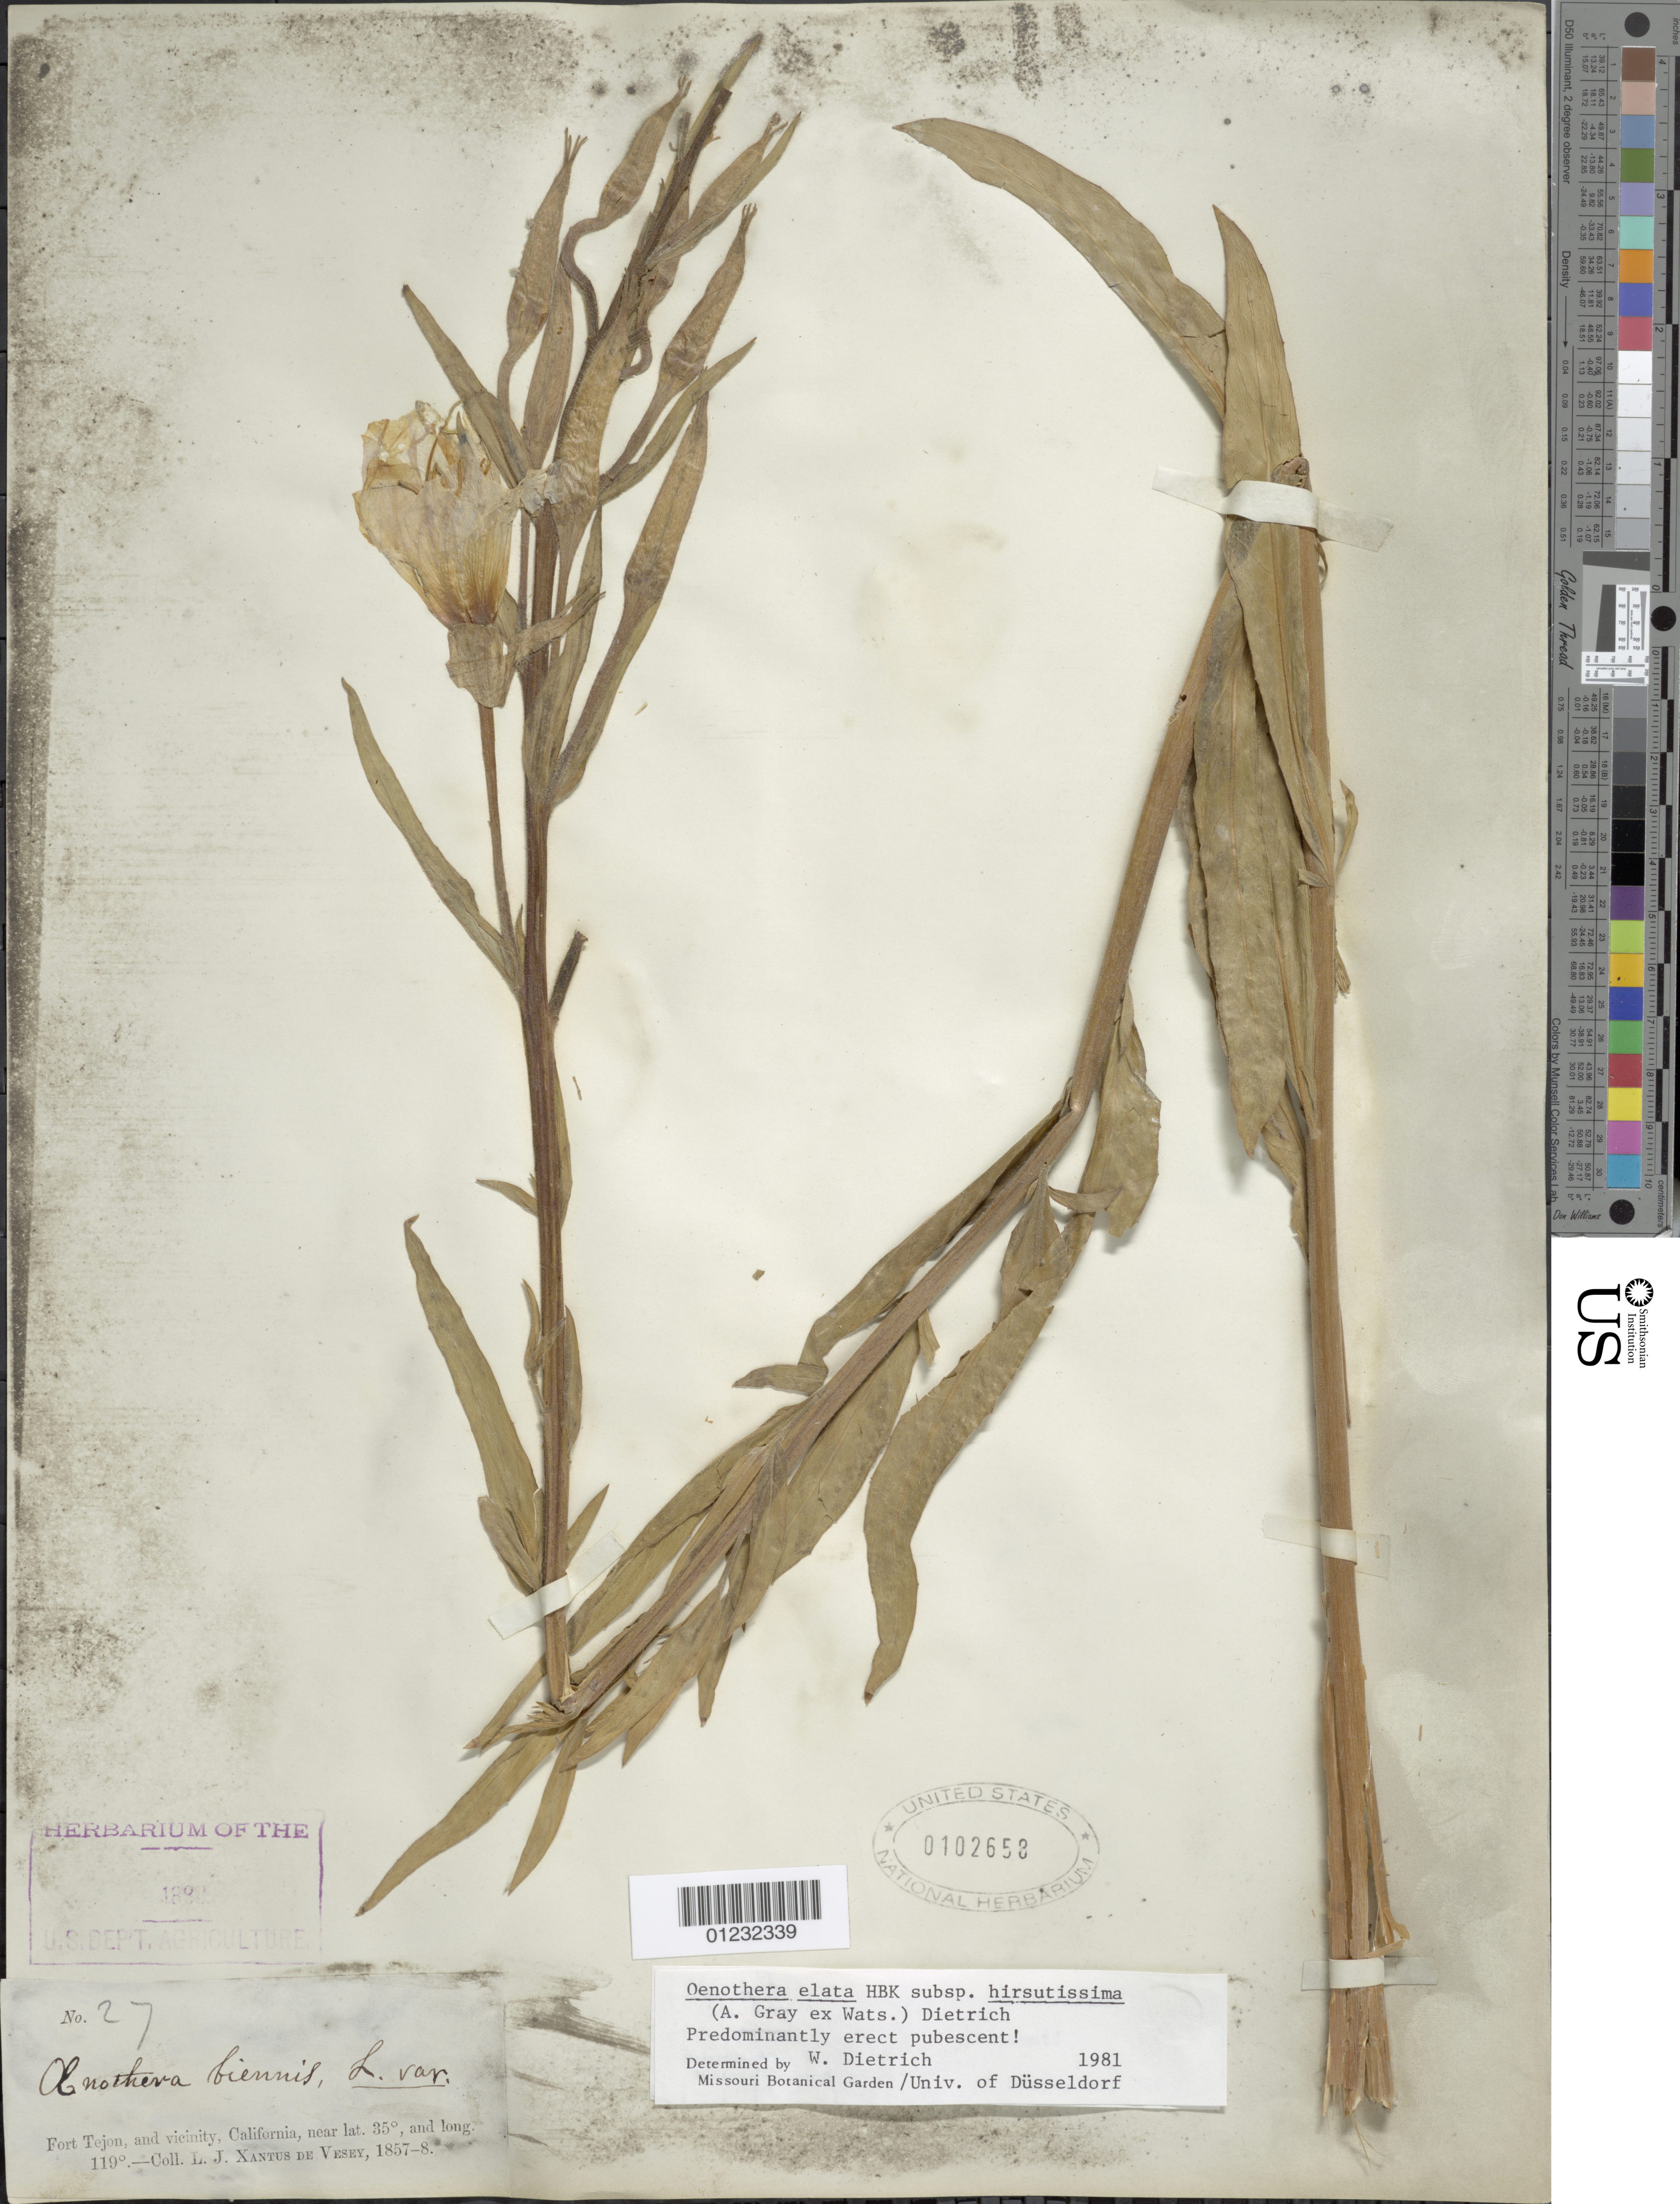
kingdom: Plantae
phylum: Tracheophyta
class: Magnoliopsida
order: Myrtales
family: Onagraceae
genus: Oenothera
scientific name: Oenothera elata subsp. hirsutissima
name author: (A. Gray ex S. Watson) W. Dietr.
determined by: Dietrich, W.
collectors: L. Xantus de Vesey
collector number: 27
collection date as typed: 1857 - 1858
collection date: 1857/1858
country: United States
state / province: California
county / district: Kern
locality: Fort Tejon and vicinity.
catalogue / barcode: US 102658